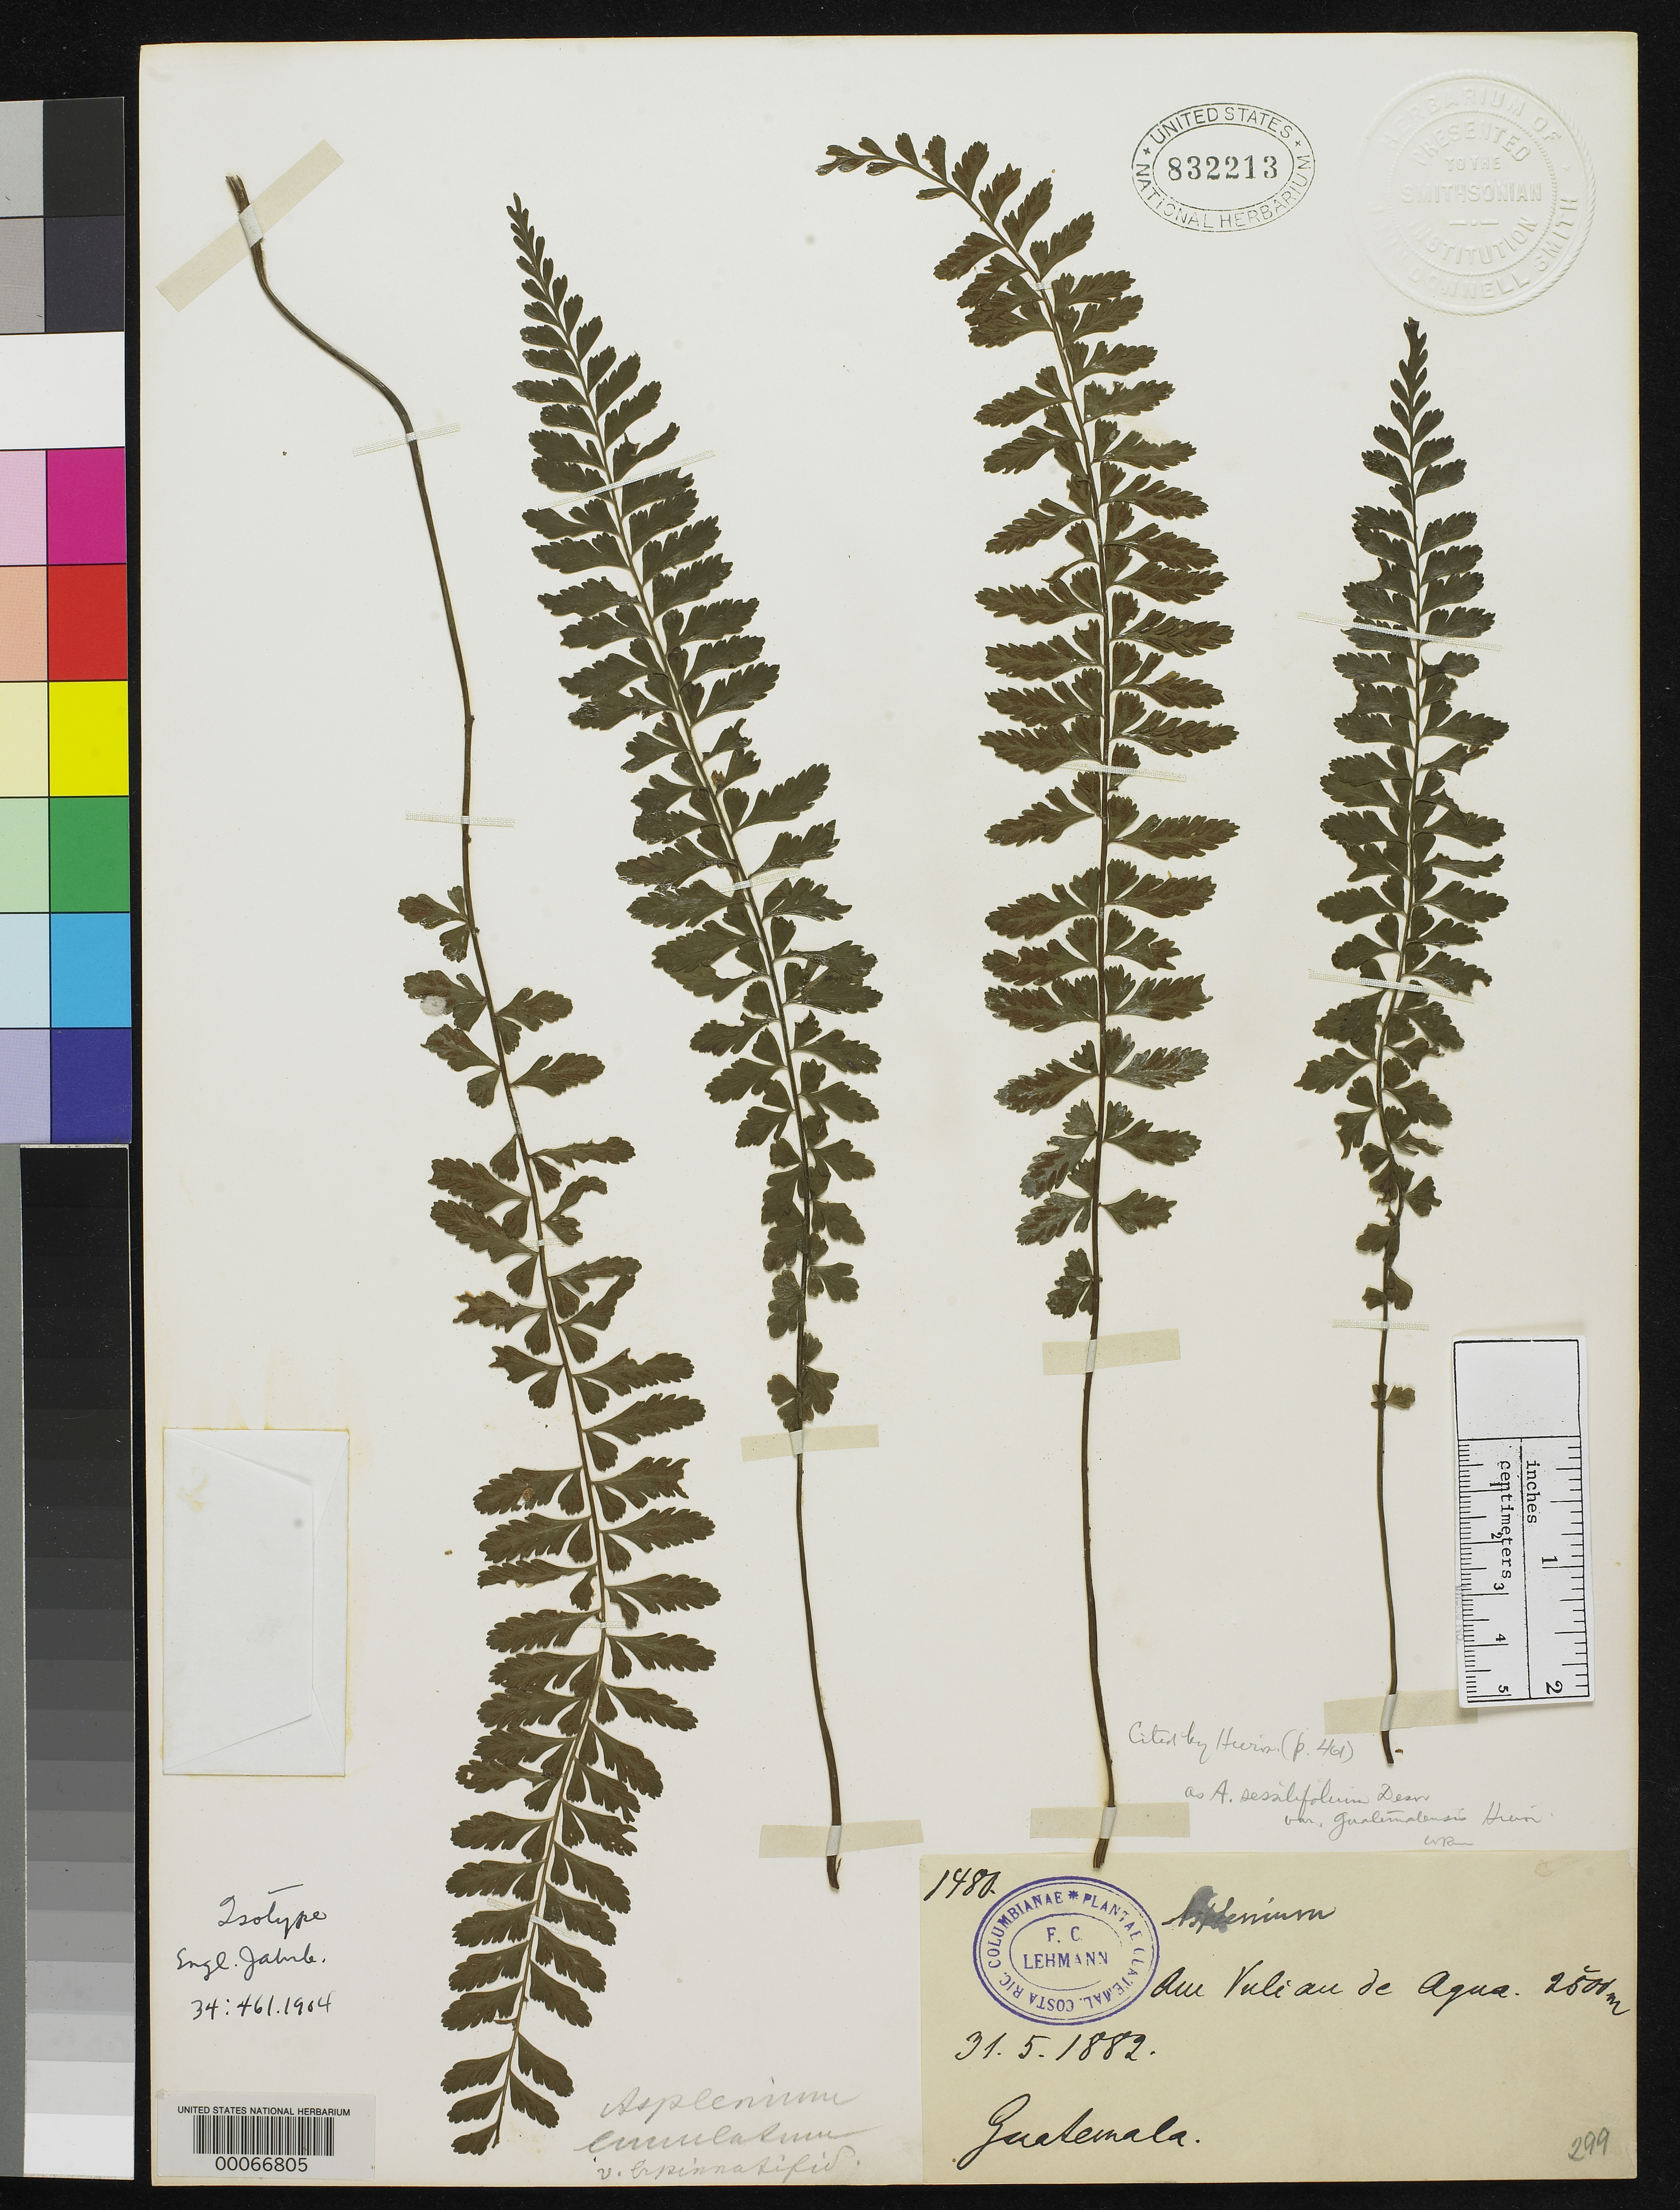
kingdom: Plantae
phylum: Tracheophyta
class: Polypodiopsida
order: Polypodiales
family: Aspleniaceae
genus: Asplenium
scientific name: Asplenium sessilifolium var. guatemalense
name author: Hieron.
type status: Isosyntype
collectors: F. C. Lehmann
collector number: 1480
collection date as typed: May 1882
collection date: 1882-05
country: Guatemala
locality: Monte Vulcan de Agua.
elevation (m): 2500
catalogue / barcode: US 832213